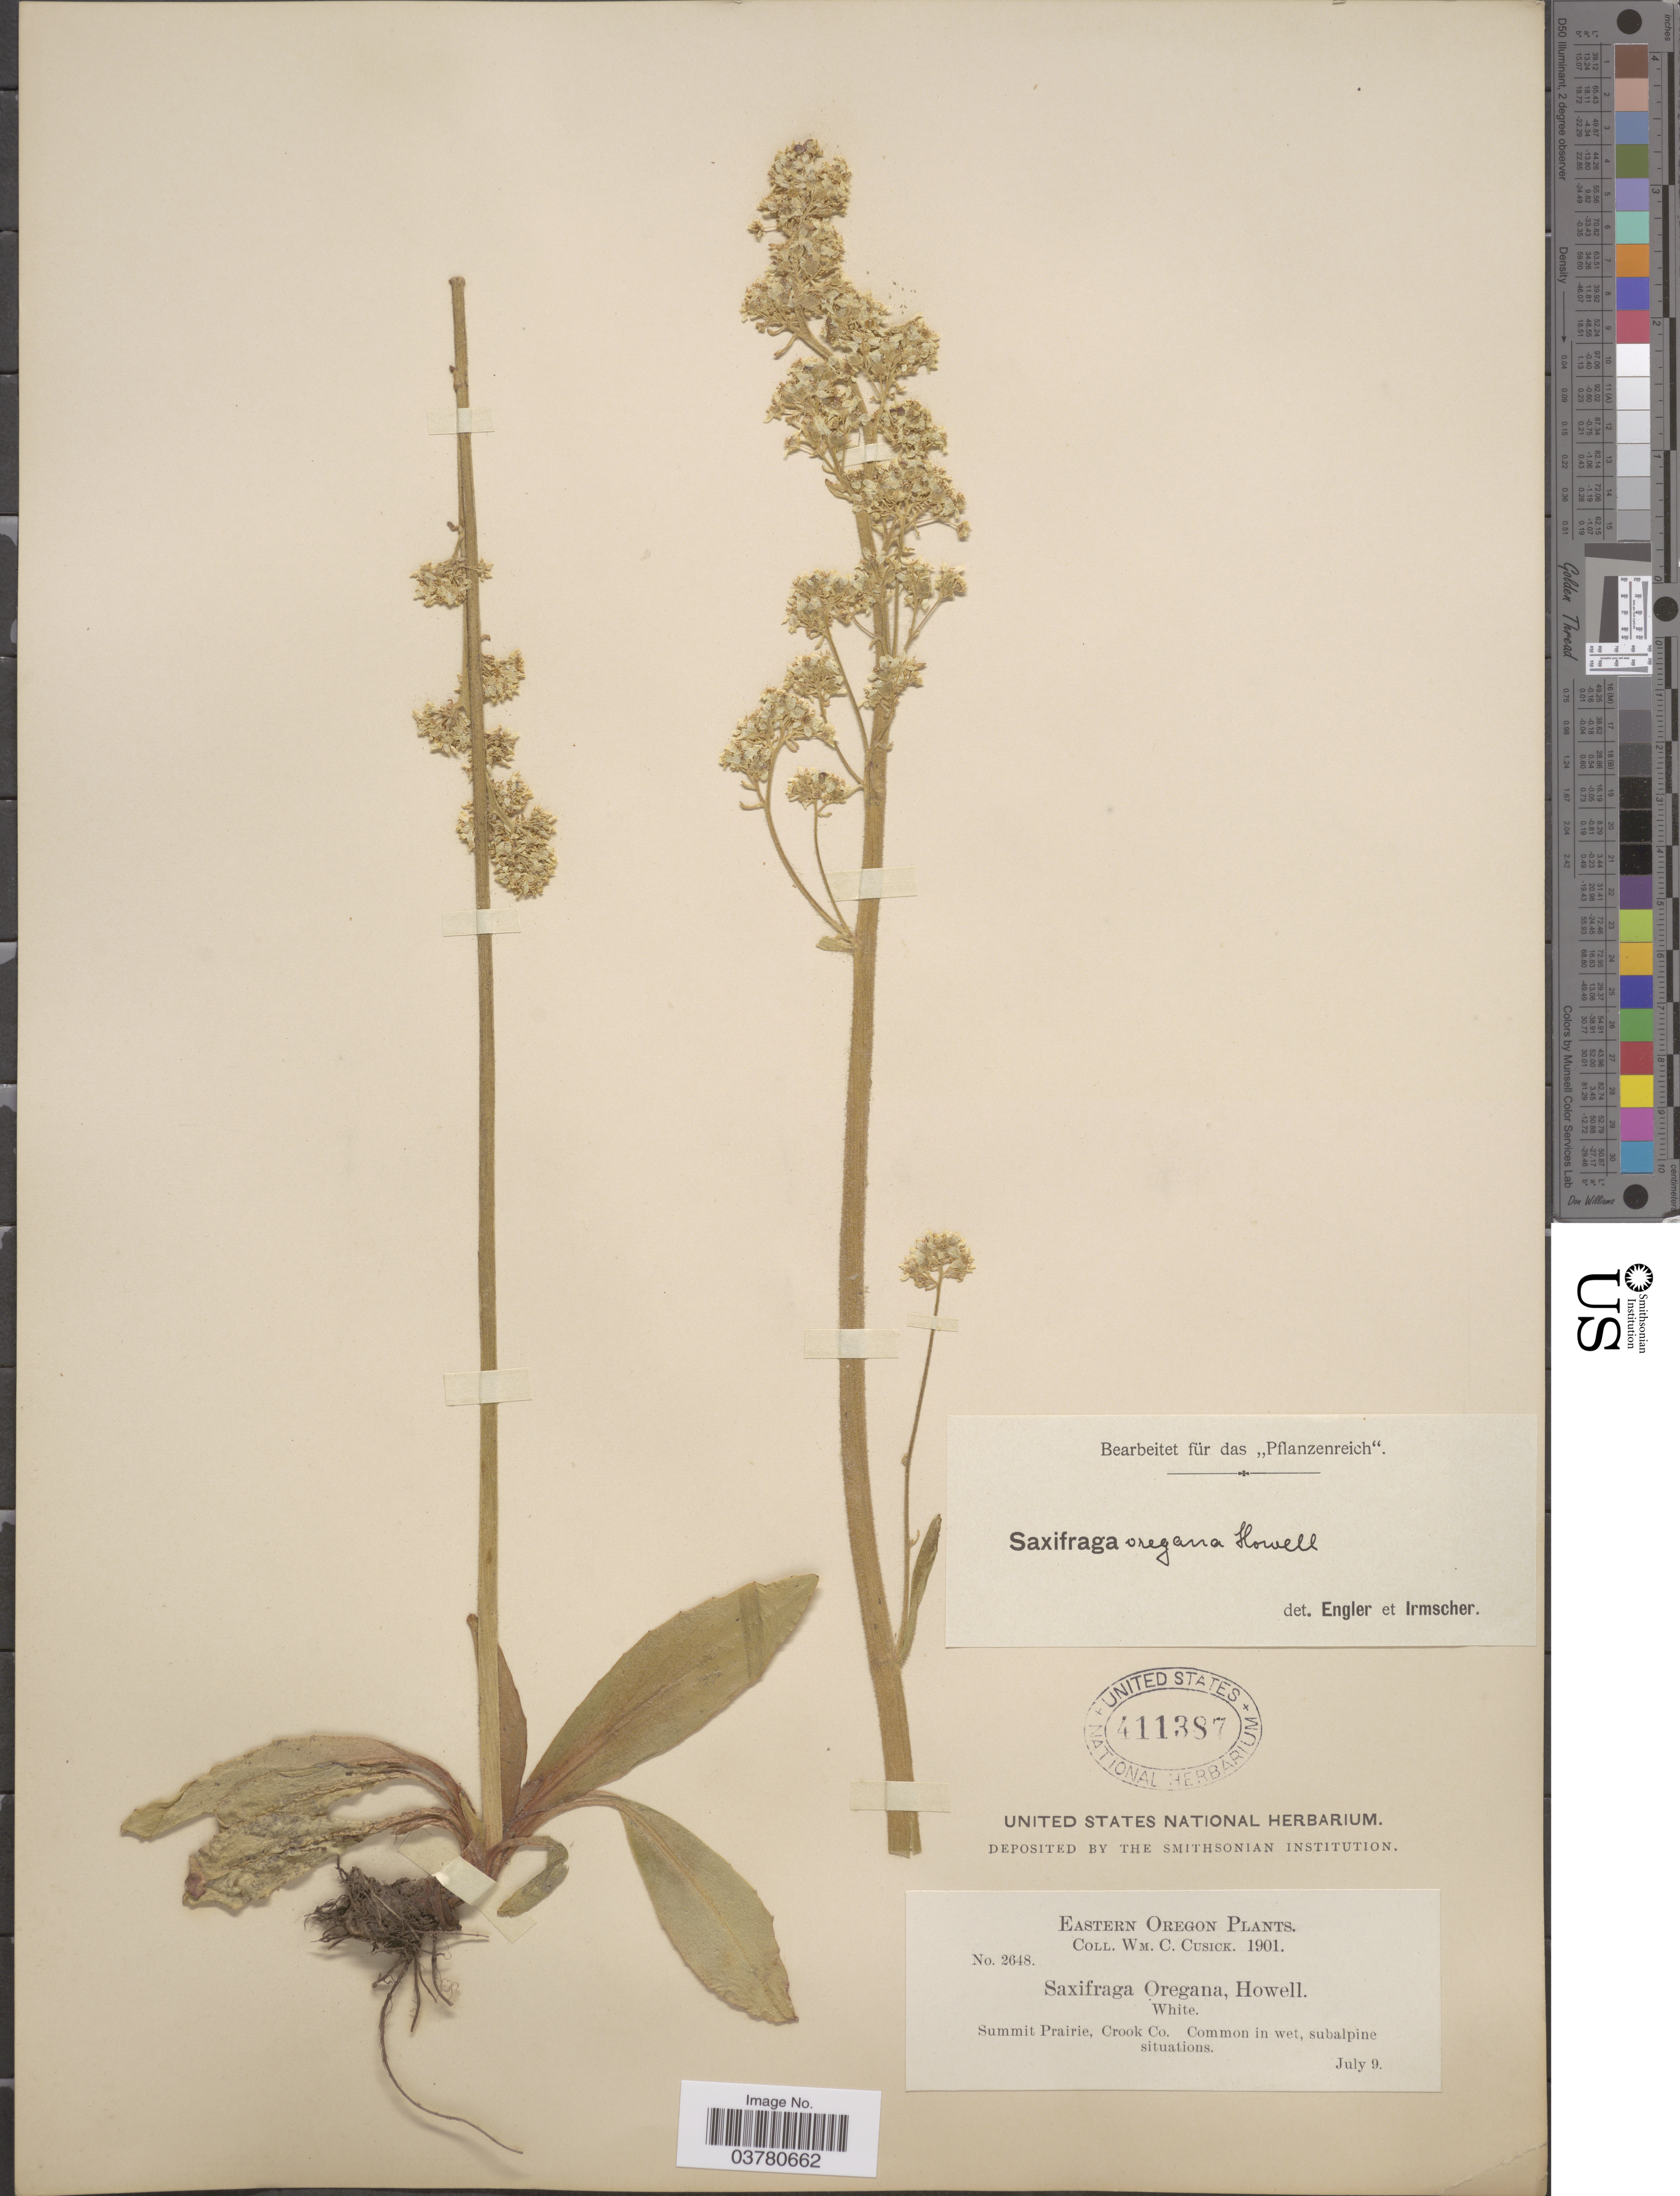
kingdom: Plantae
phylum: Tracheophyta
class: Magnoliopsida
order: Saxifragales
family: Saxifragaceae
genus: Micranthes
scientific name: Micranthes oregana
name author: (Howell) Small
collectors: W. C. Cusick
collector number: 2648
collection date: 1901-07-09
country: United States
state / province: Oregon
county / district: Crook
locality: Eastern Oregon. Summit Prairie, Crook Co.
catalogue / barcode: US 411387